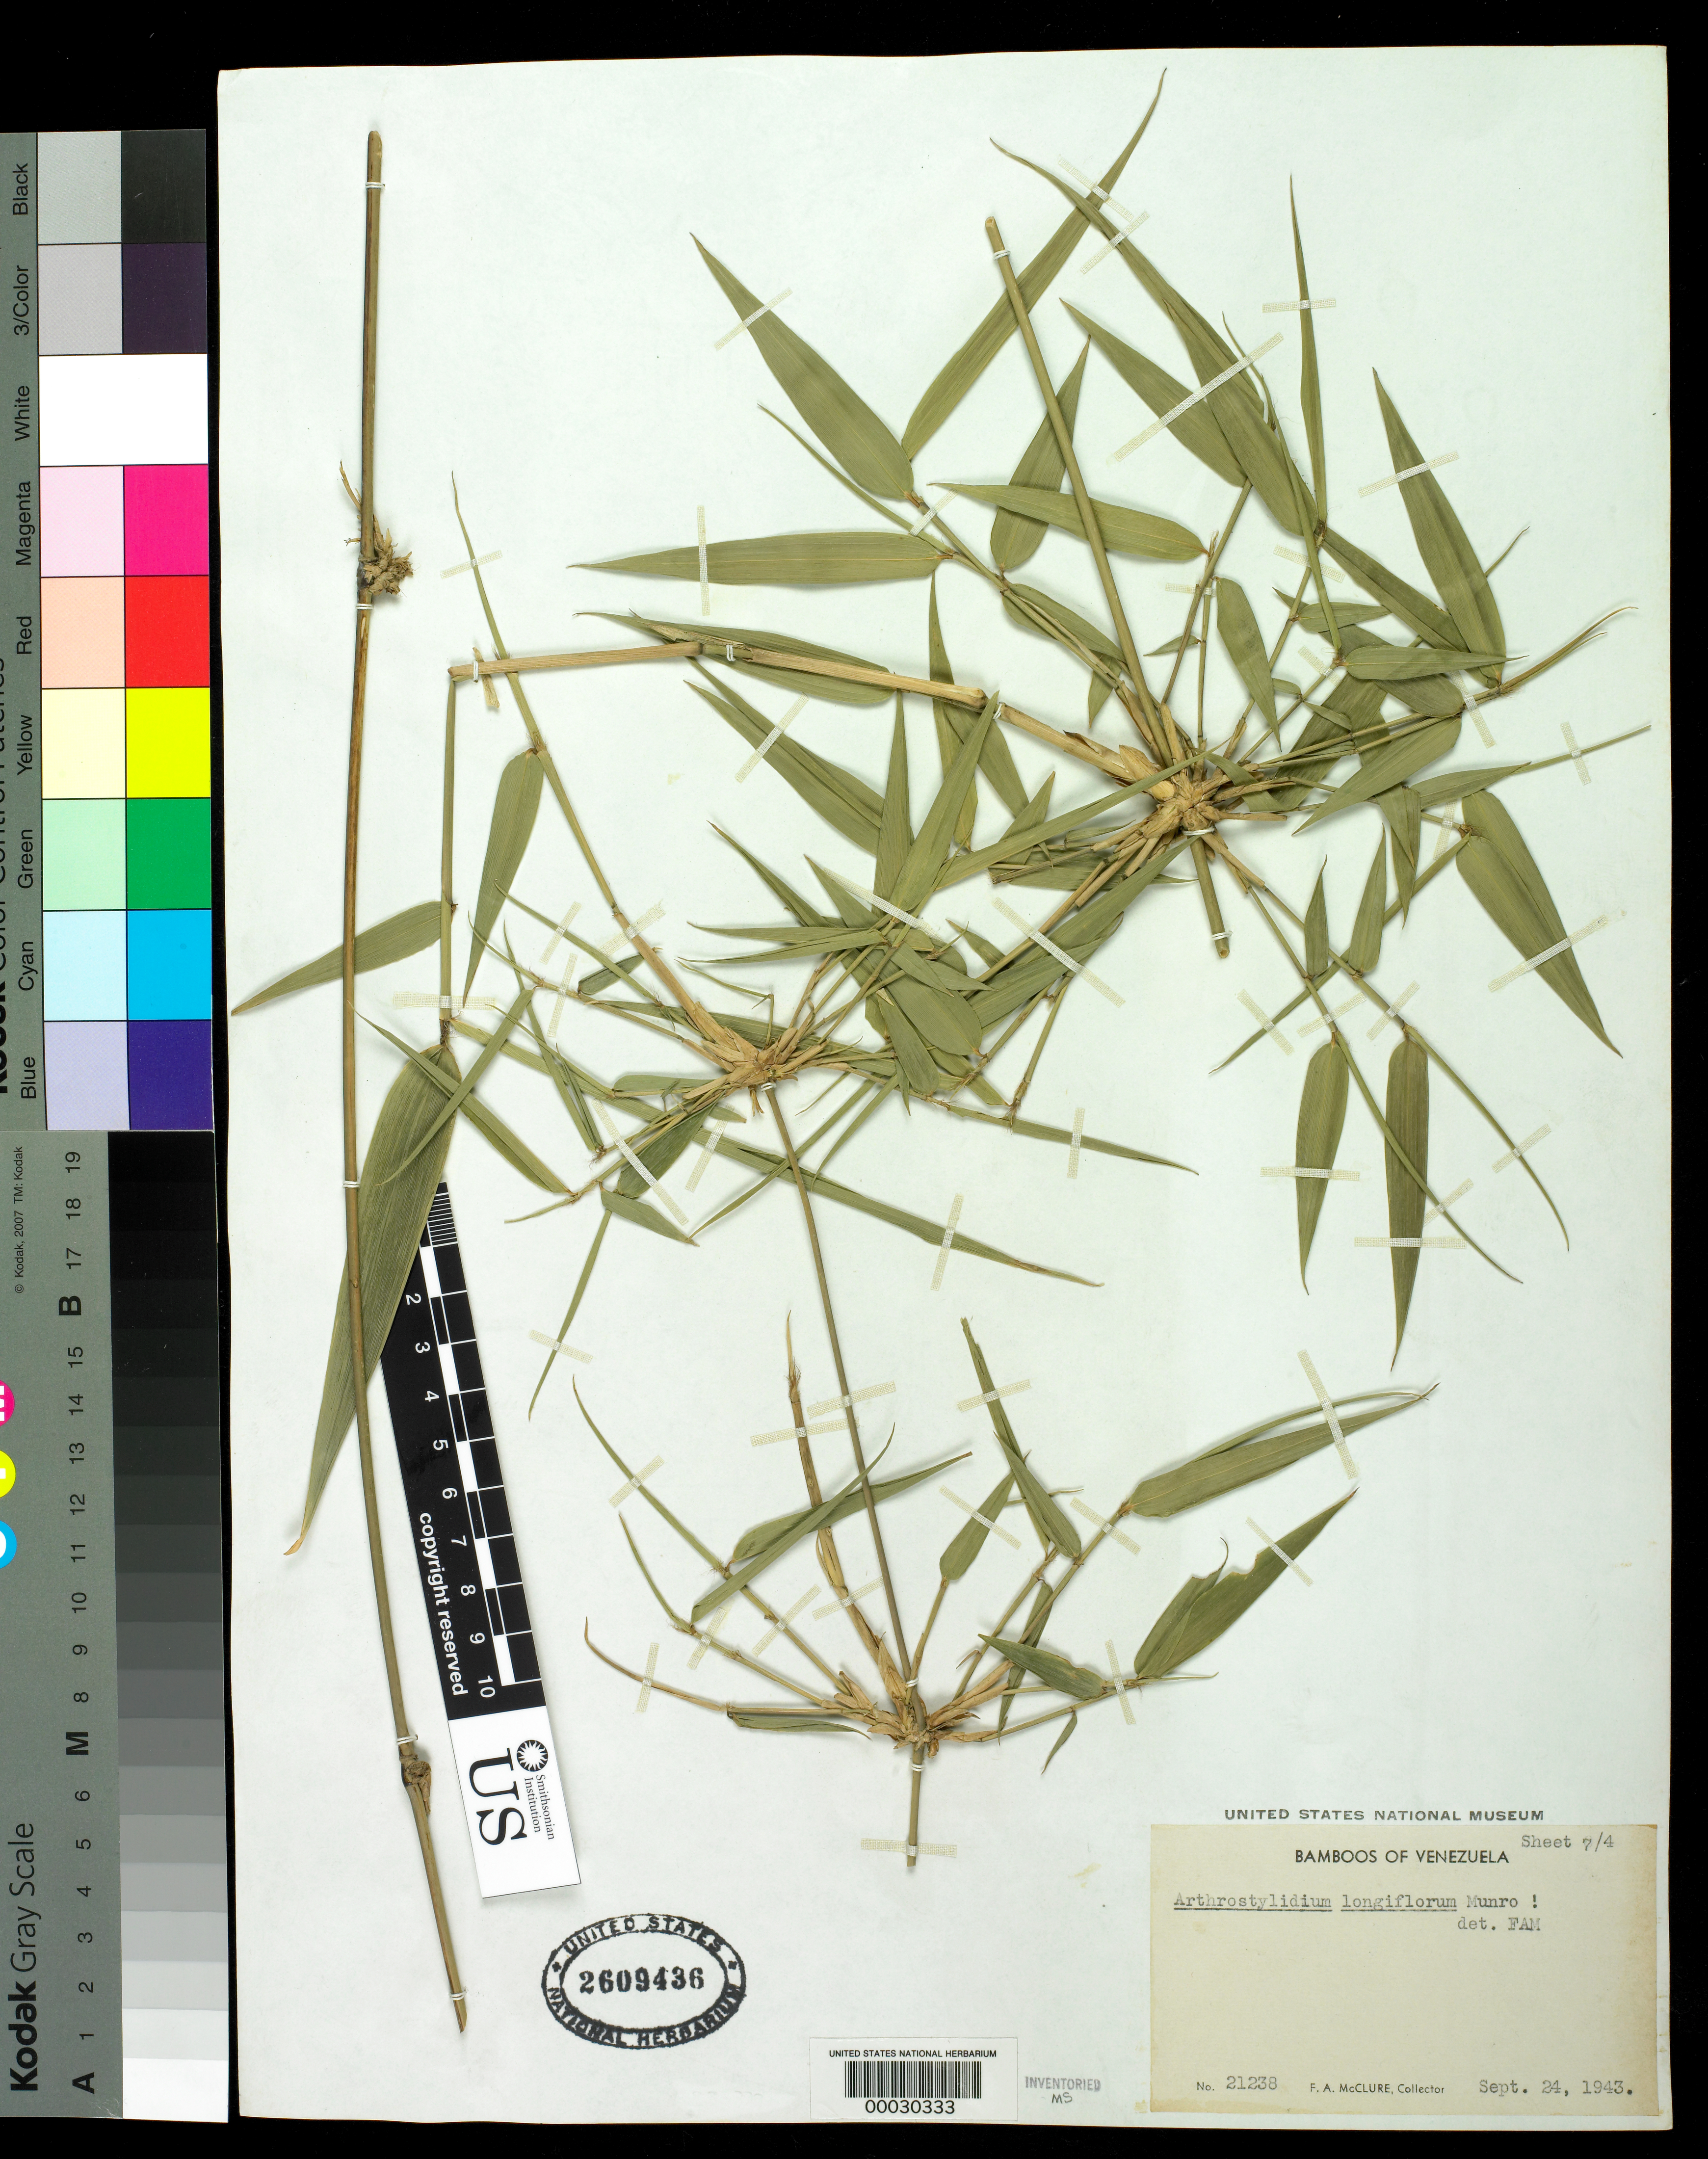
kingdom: Plantae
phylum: Tracheophyta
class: Liliopsida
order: Poales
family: Poaceae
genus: Arthrostylidium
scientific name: Arthrostylidium longiflorum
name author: Munro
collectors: F. A. McClure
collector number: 21238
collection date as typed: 24 Sep 1943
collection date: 1943-09-24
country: Venezuela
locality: El Junquito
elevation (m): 1800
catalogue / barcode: US 2609436